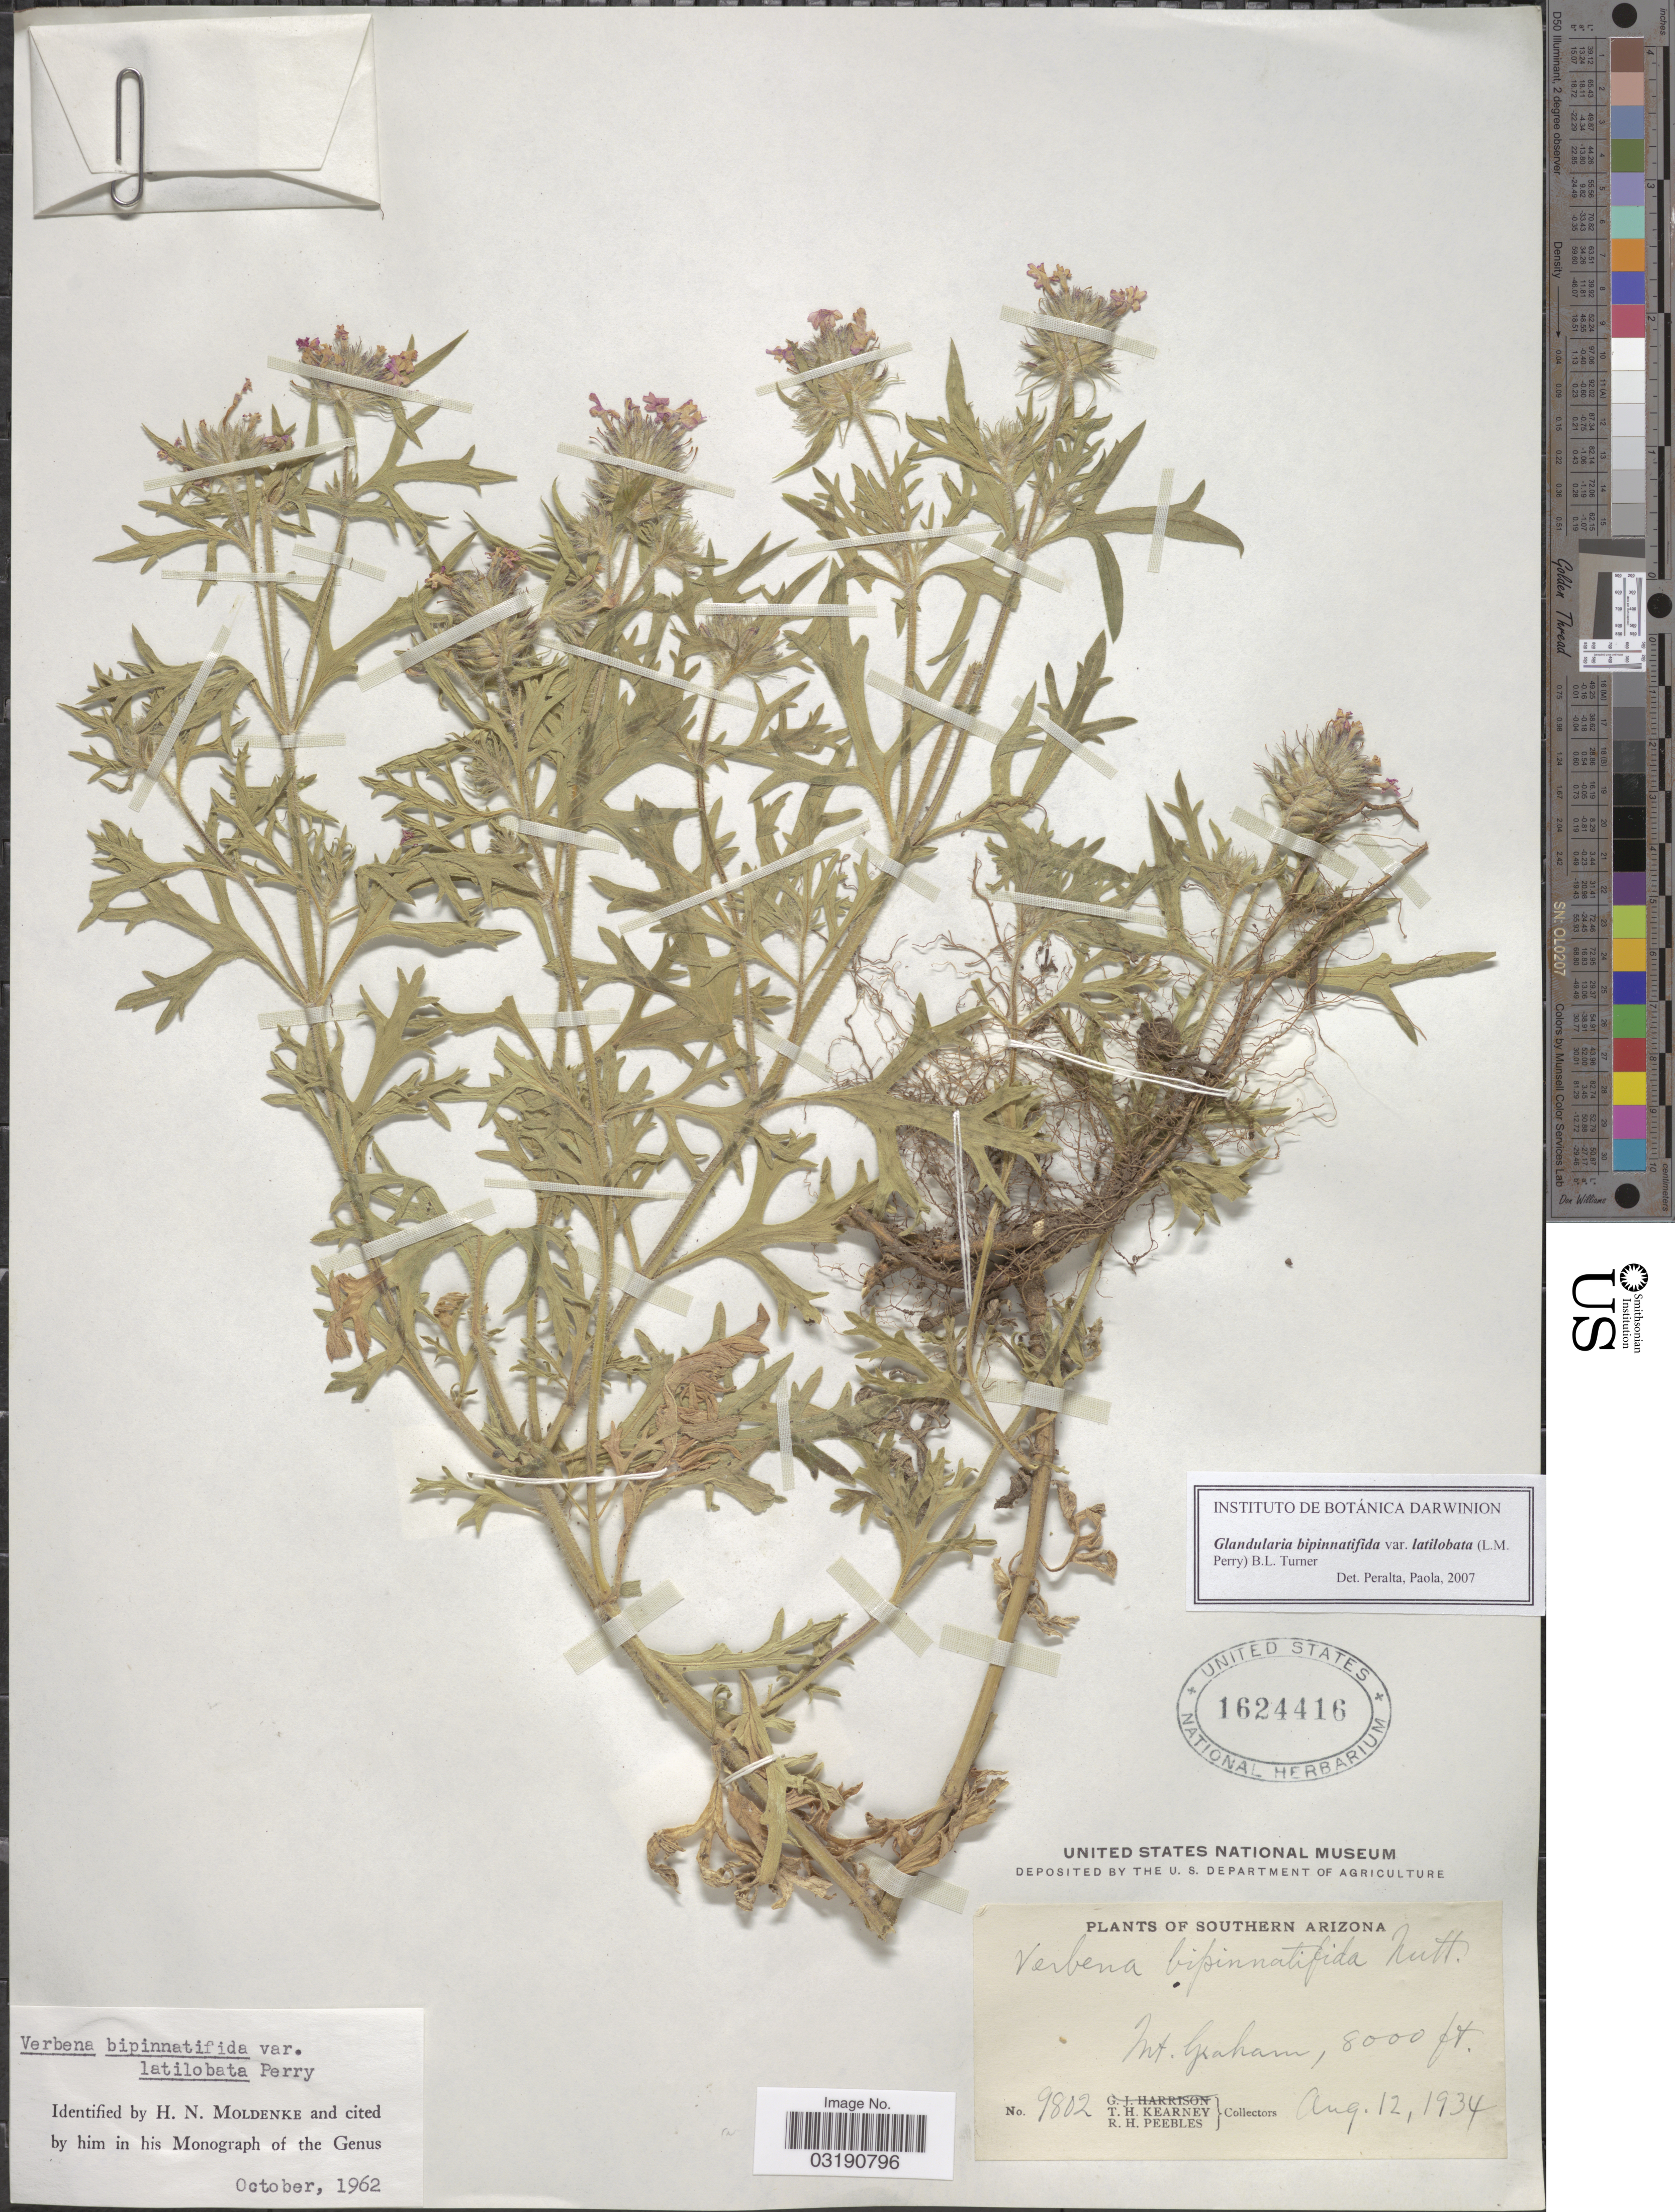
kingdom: Plantae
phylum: Tracheophyta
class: Magnoliopsida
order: Lamiales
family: Verbenaceae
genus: Verbena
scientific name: Verbena bipinnatifida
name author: (Schauer) Nutt.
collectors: T. H. Kearney & R. H. Peebles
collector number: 9802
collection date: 1934-08-12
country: United States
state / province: Arizona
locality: Southern Arizona, Mt. Graham.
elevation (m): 2438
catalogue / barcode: US 1624416